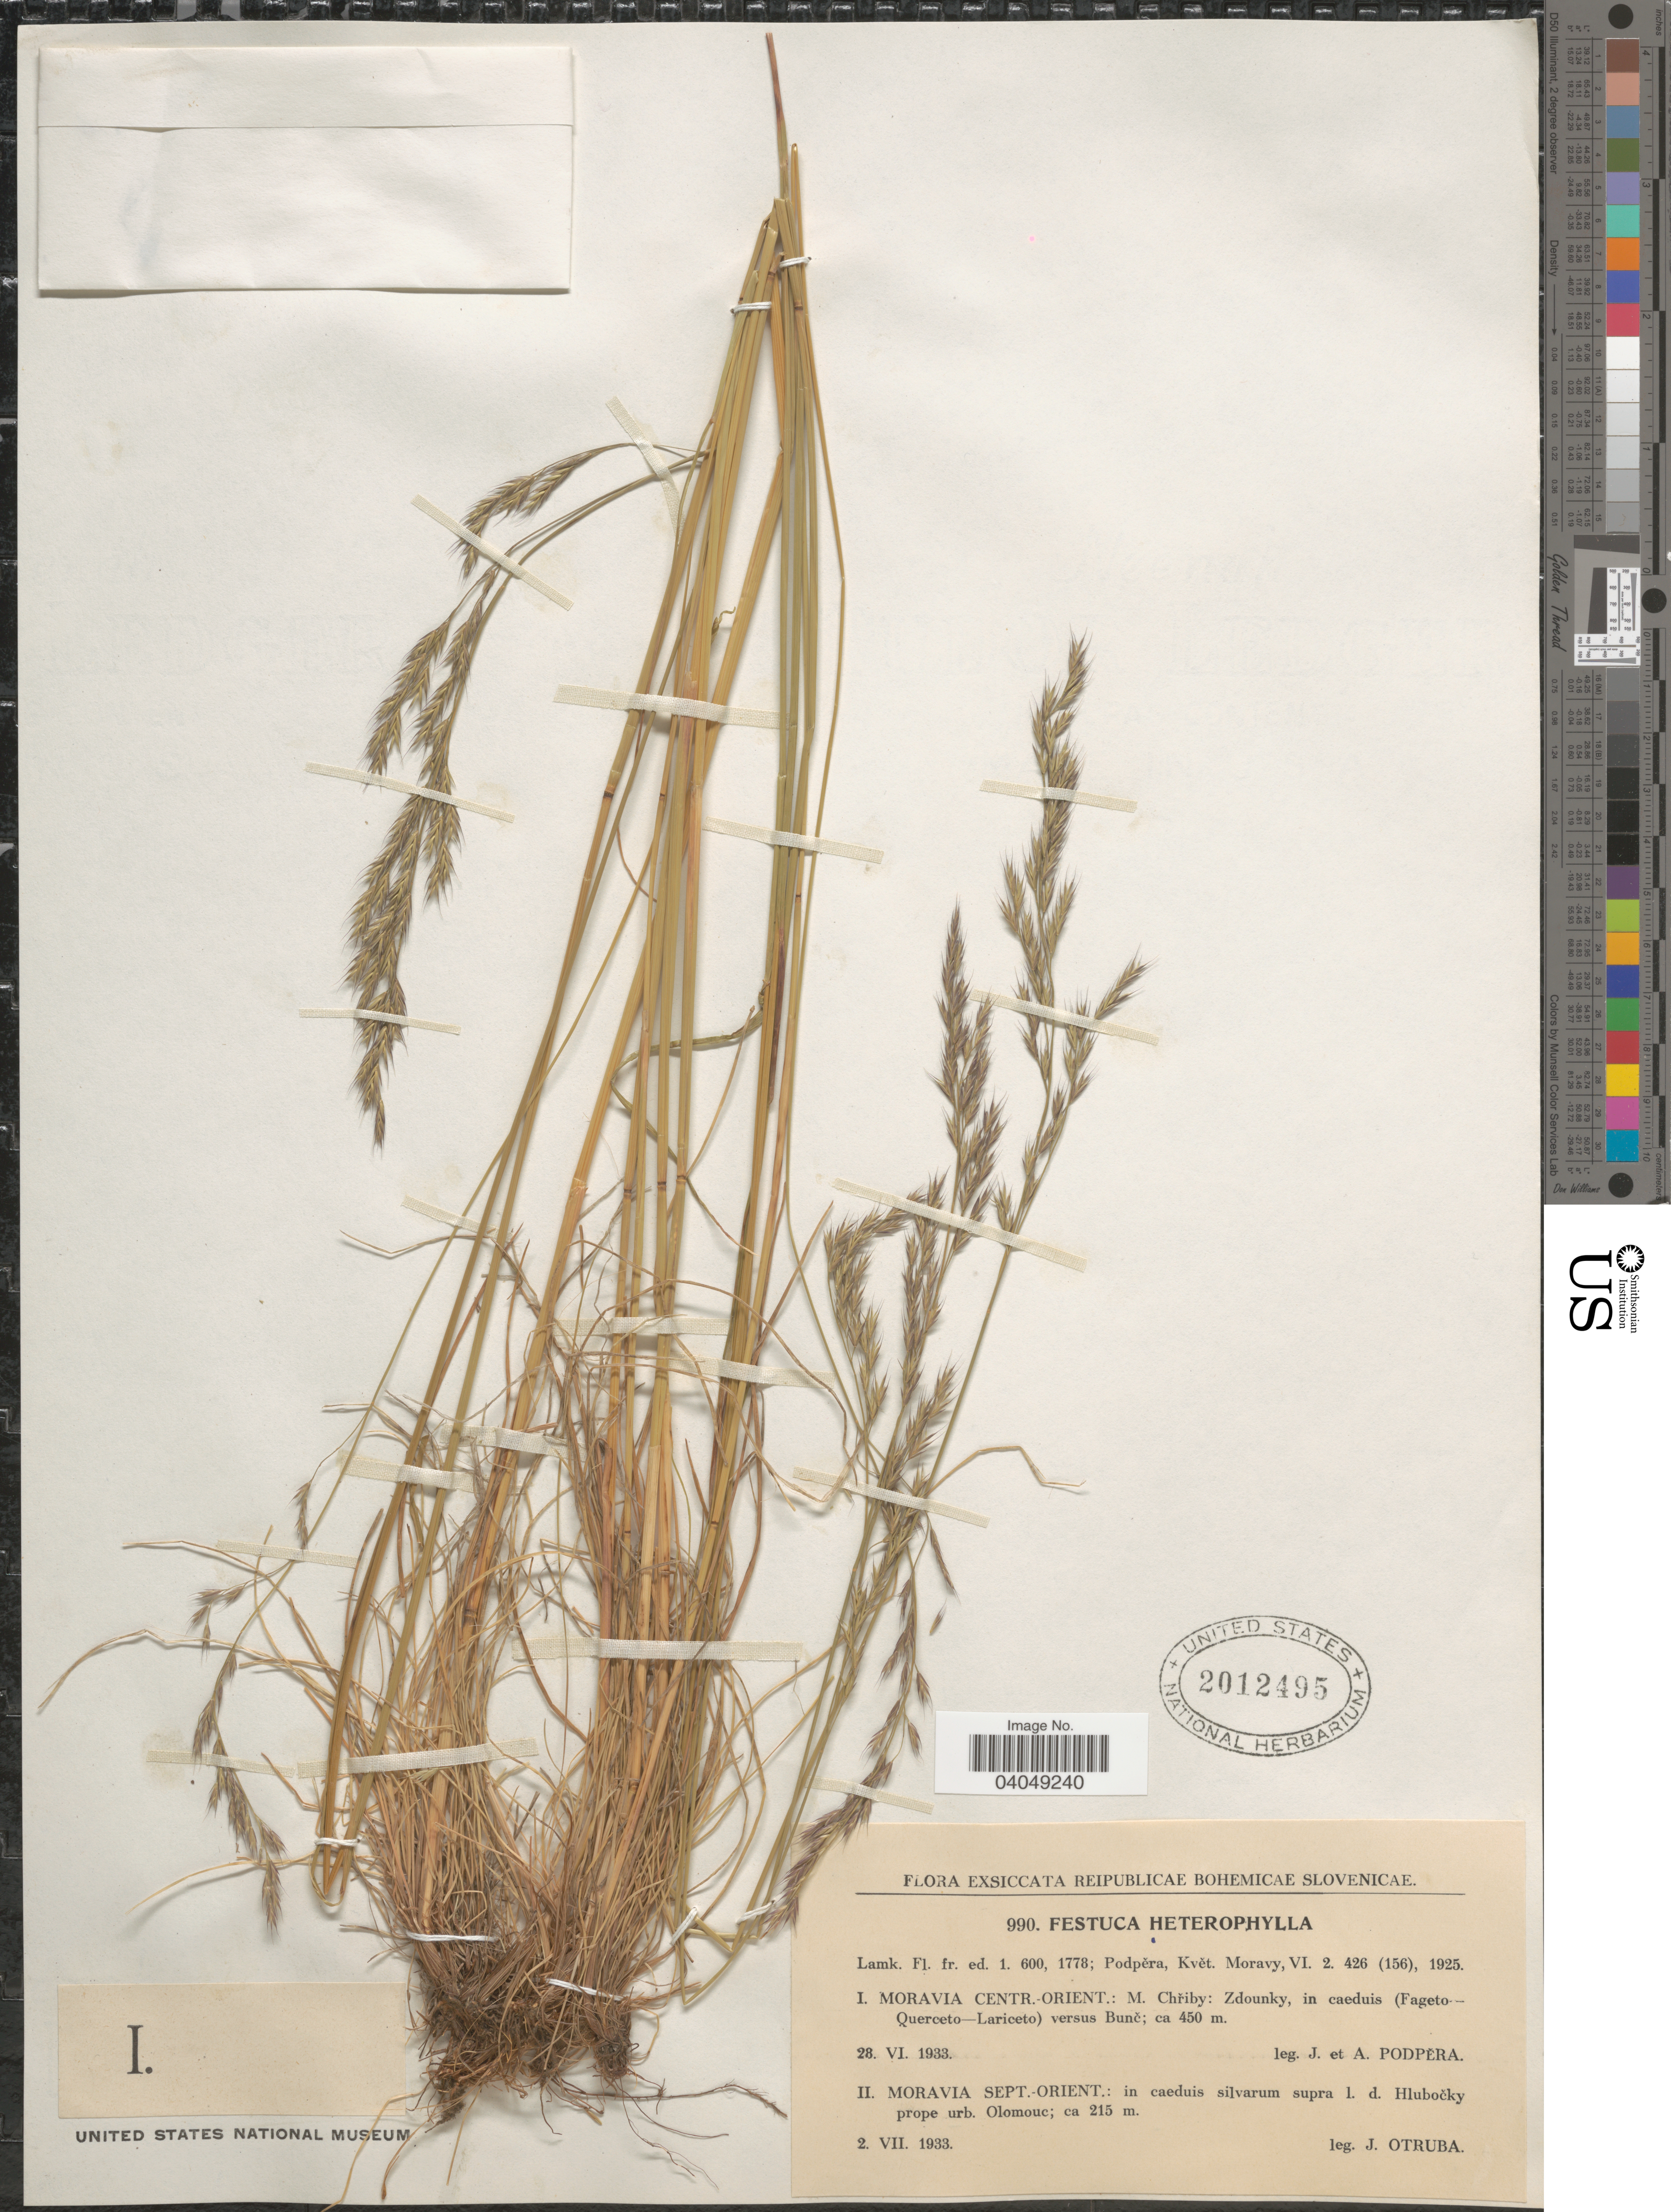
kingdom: Plantae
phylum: Tracheophyta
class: Liliopsida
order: Poales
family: Poaceae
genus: Festuca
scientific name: Festuca heterophylla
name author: Lam.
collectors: J. Podpera & A. Podpera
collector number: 990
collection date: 1933-06-28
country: Czechia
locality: Moravia Centr.-Orient.: M. Chřiby: Zdounky, in caeduis (Fageto - Querceto - Lariceto) versus Bunč.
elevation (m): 450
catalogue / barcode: US 2012495